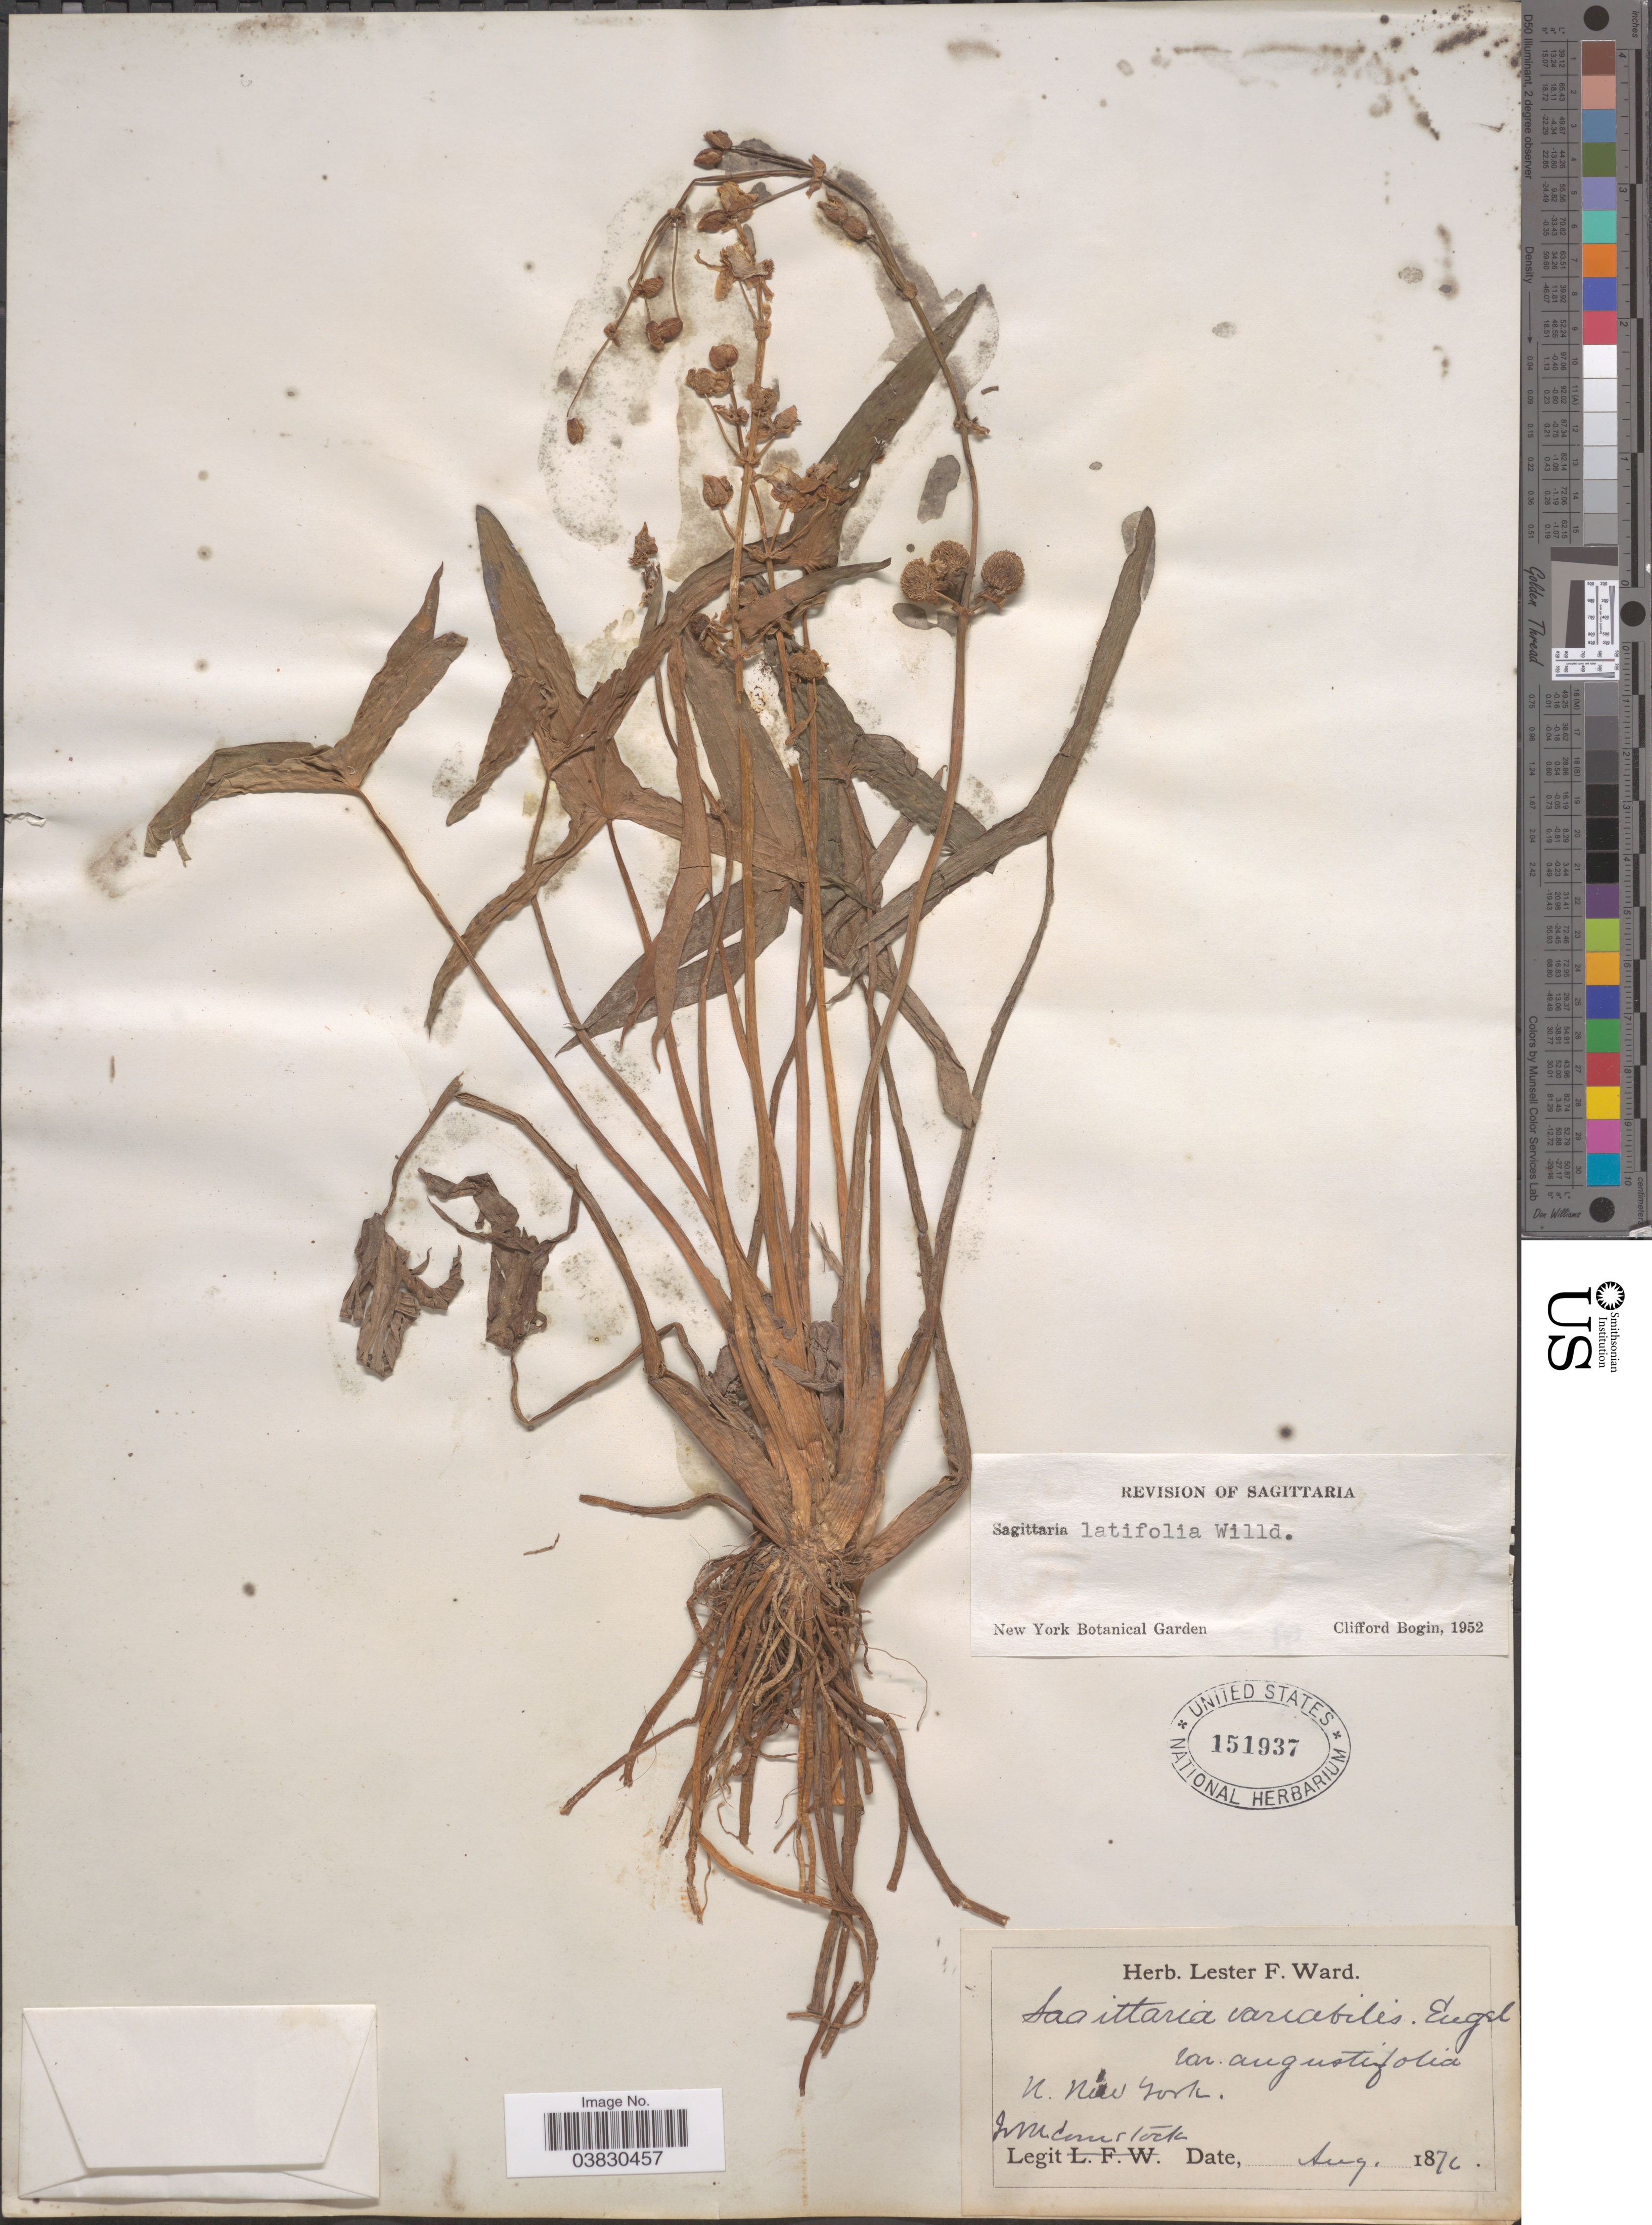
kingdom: Plantae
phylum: Tracheophyta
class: Liliopsida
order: Alismatales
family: Alismataceae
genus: Sagittaria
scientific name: Sagittaria latifolia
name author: Willd.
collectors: J. Comstock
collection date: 1876-08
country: United States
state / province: New York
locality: N. New York.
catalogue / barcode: US 151937